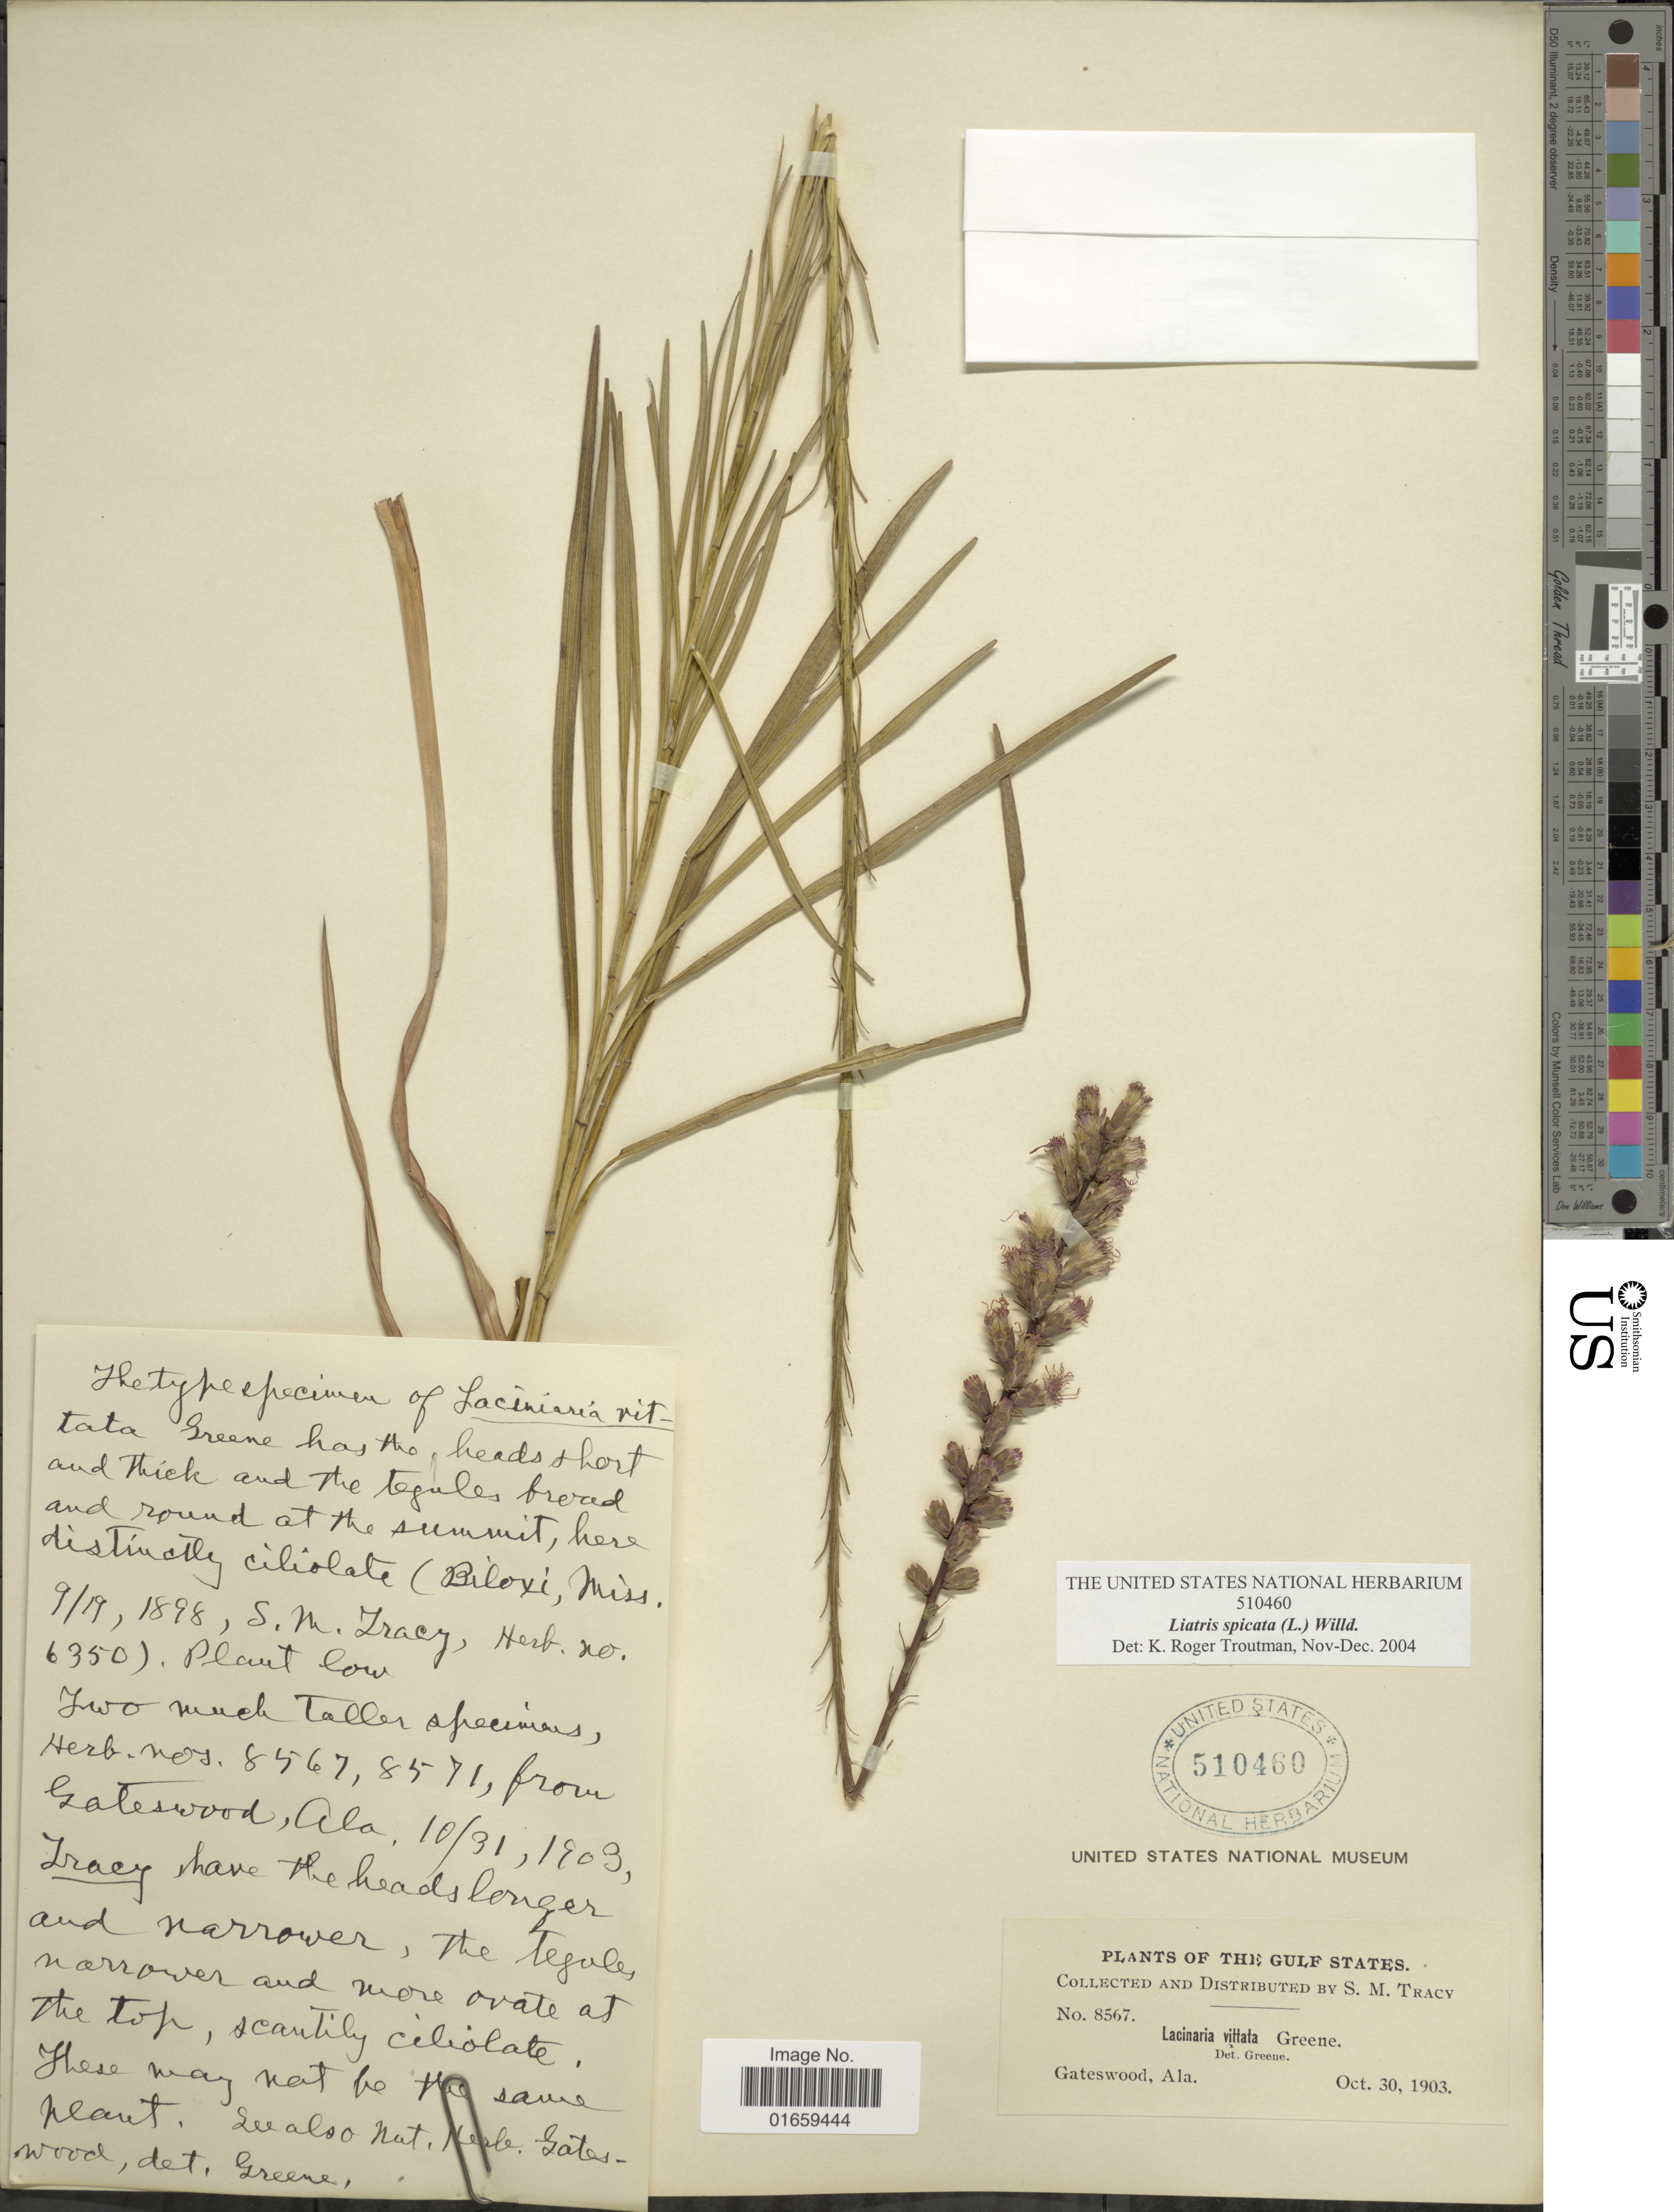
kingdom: Plantae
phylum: Tracheophyta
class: Magnoliopsida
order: Asterales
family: Asteraceae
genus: Liatris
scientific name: Liatris spicata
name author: (L.) Willd.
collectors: S. M. Tracy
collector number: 8567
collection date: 1903-10-30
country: United States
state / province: Alabama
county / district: Baldwin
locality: Gateswood, Ala.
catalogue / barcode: US 510460